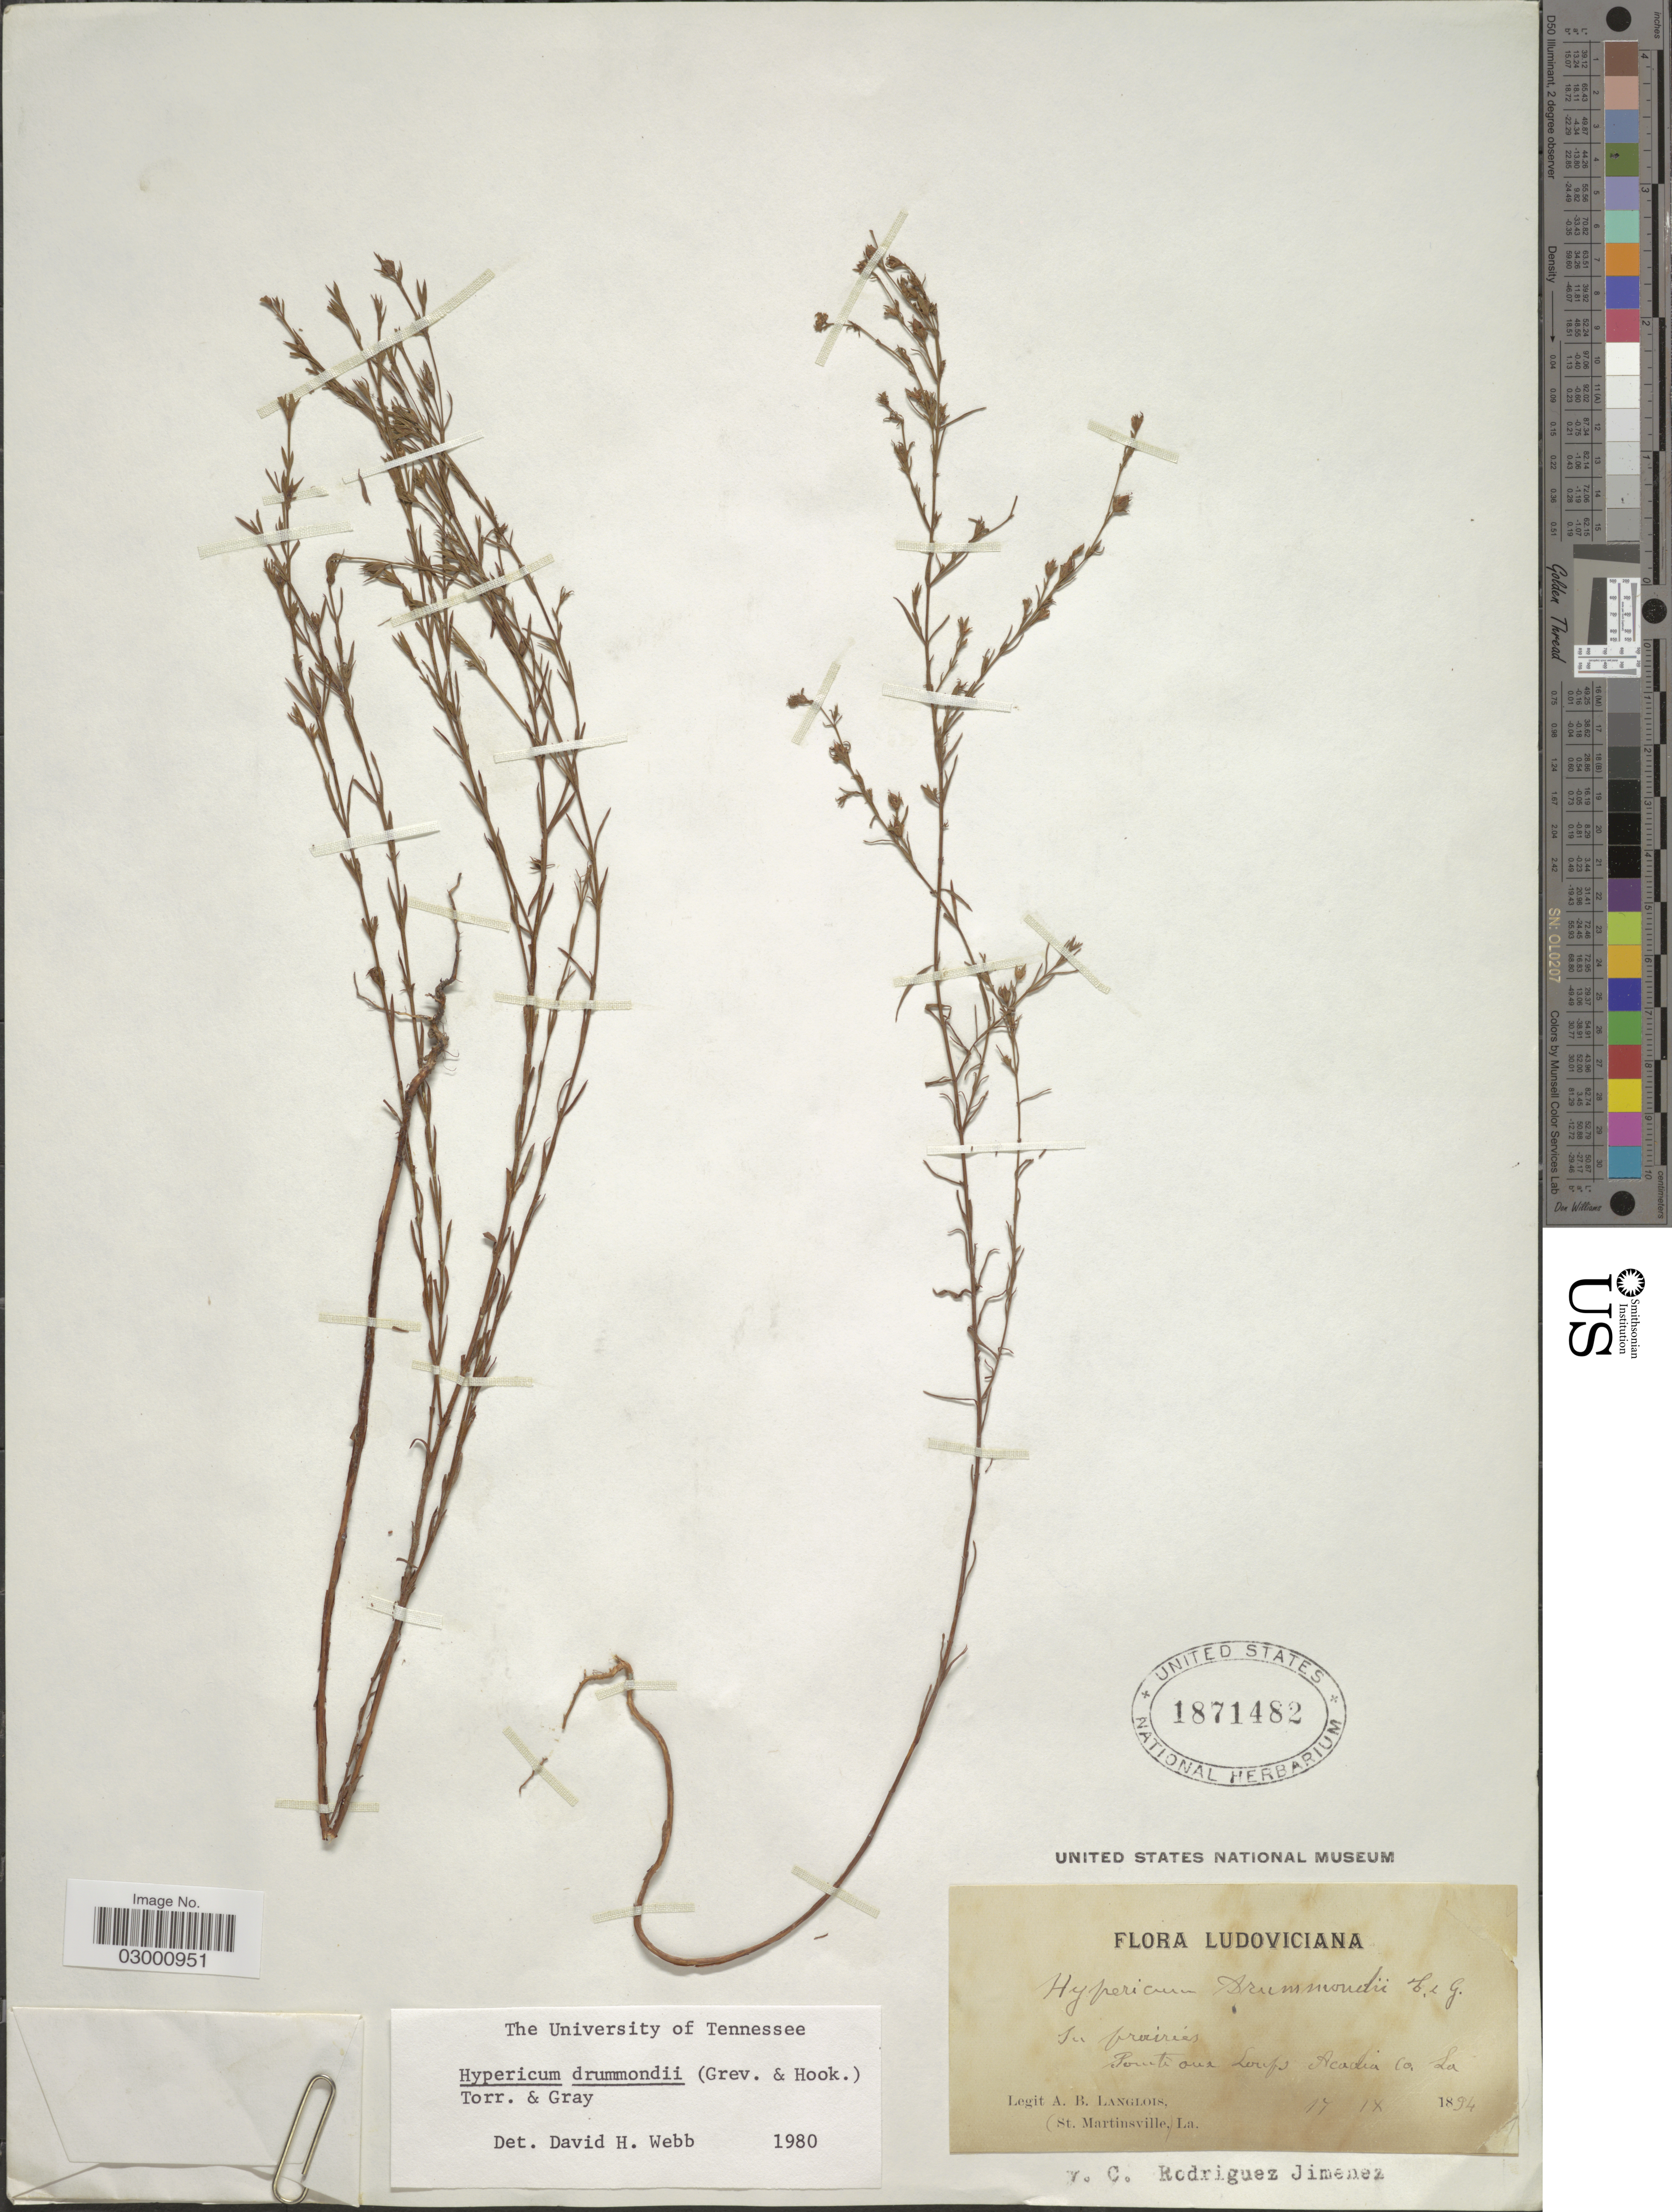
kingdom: Plantae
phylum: Tracheophyta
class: Magnoliopsida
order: Malpighiales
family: Hypericaceae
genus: Hypericum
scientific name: Hypericum drummondii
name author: (Grev. & Hook.) Torr. & A. Gray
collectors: A. Langlois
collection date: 1894-09-17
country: United States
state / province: Louisiana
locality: Ludoviciana. In prairies Pointe aux Loups Acadia Co.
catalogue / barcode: US 1871482